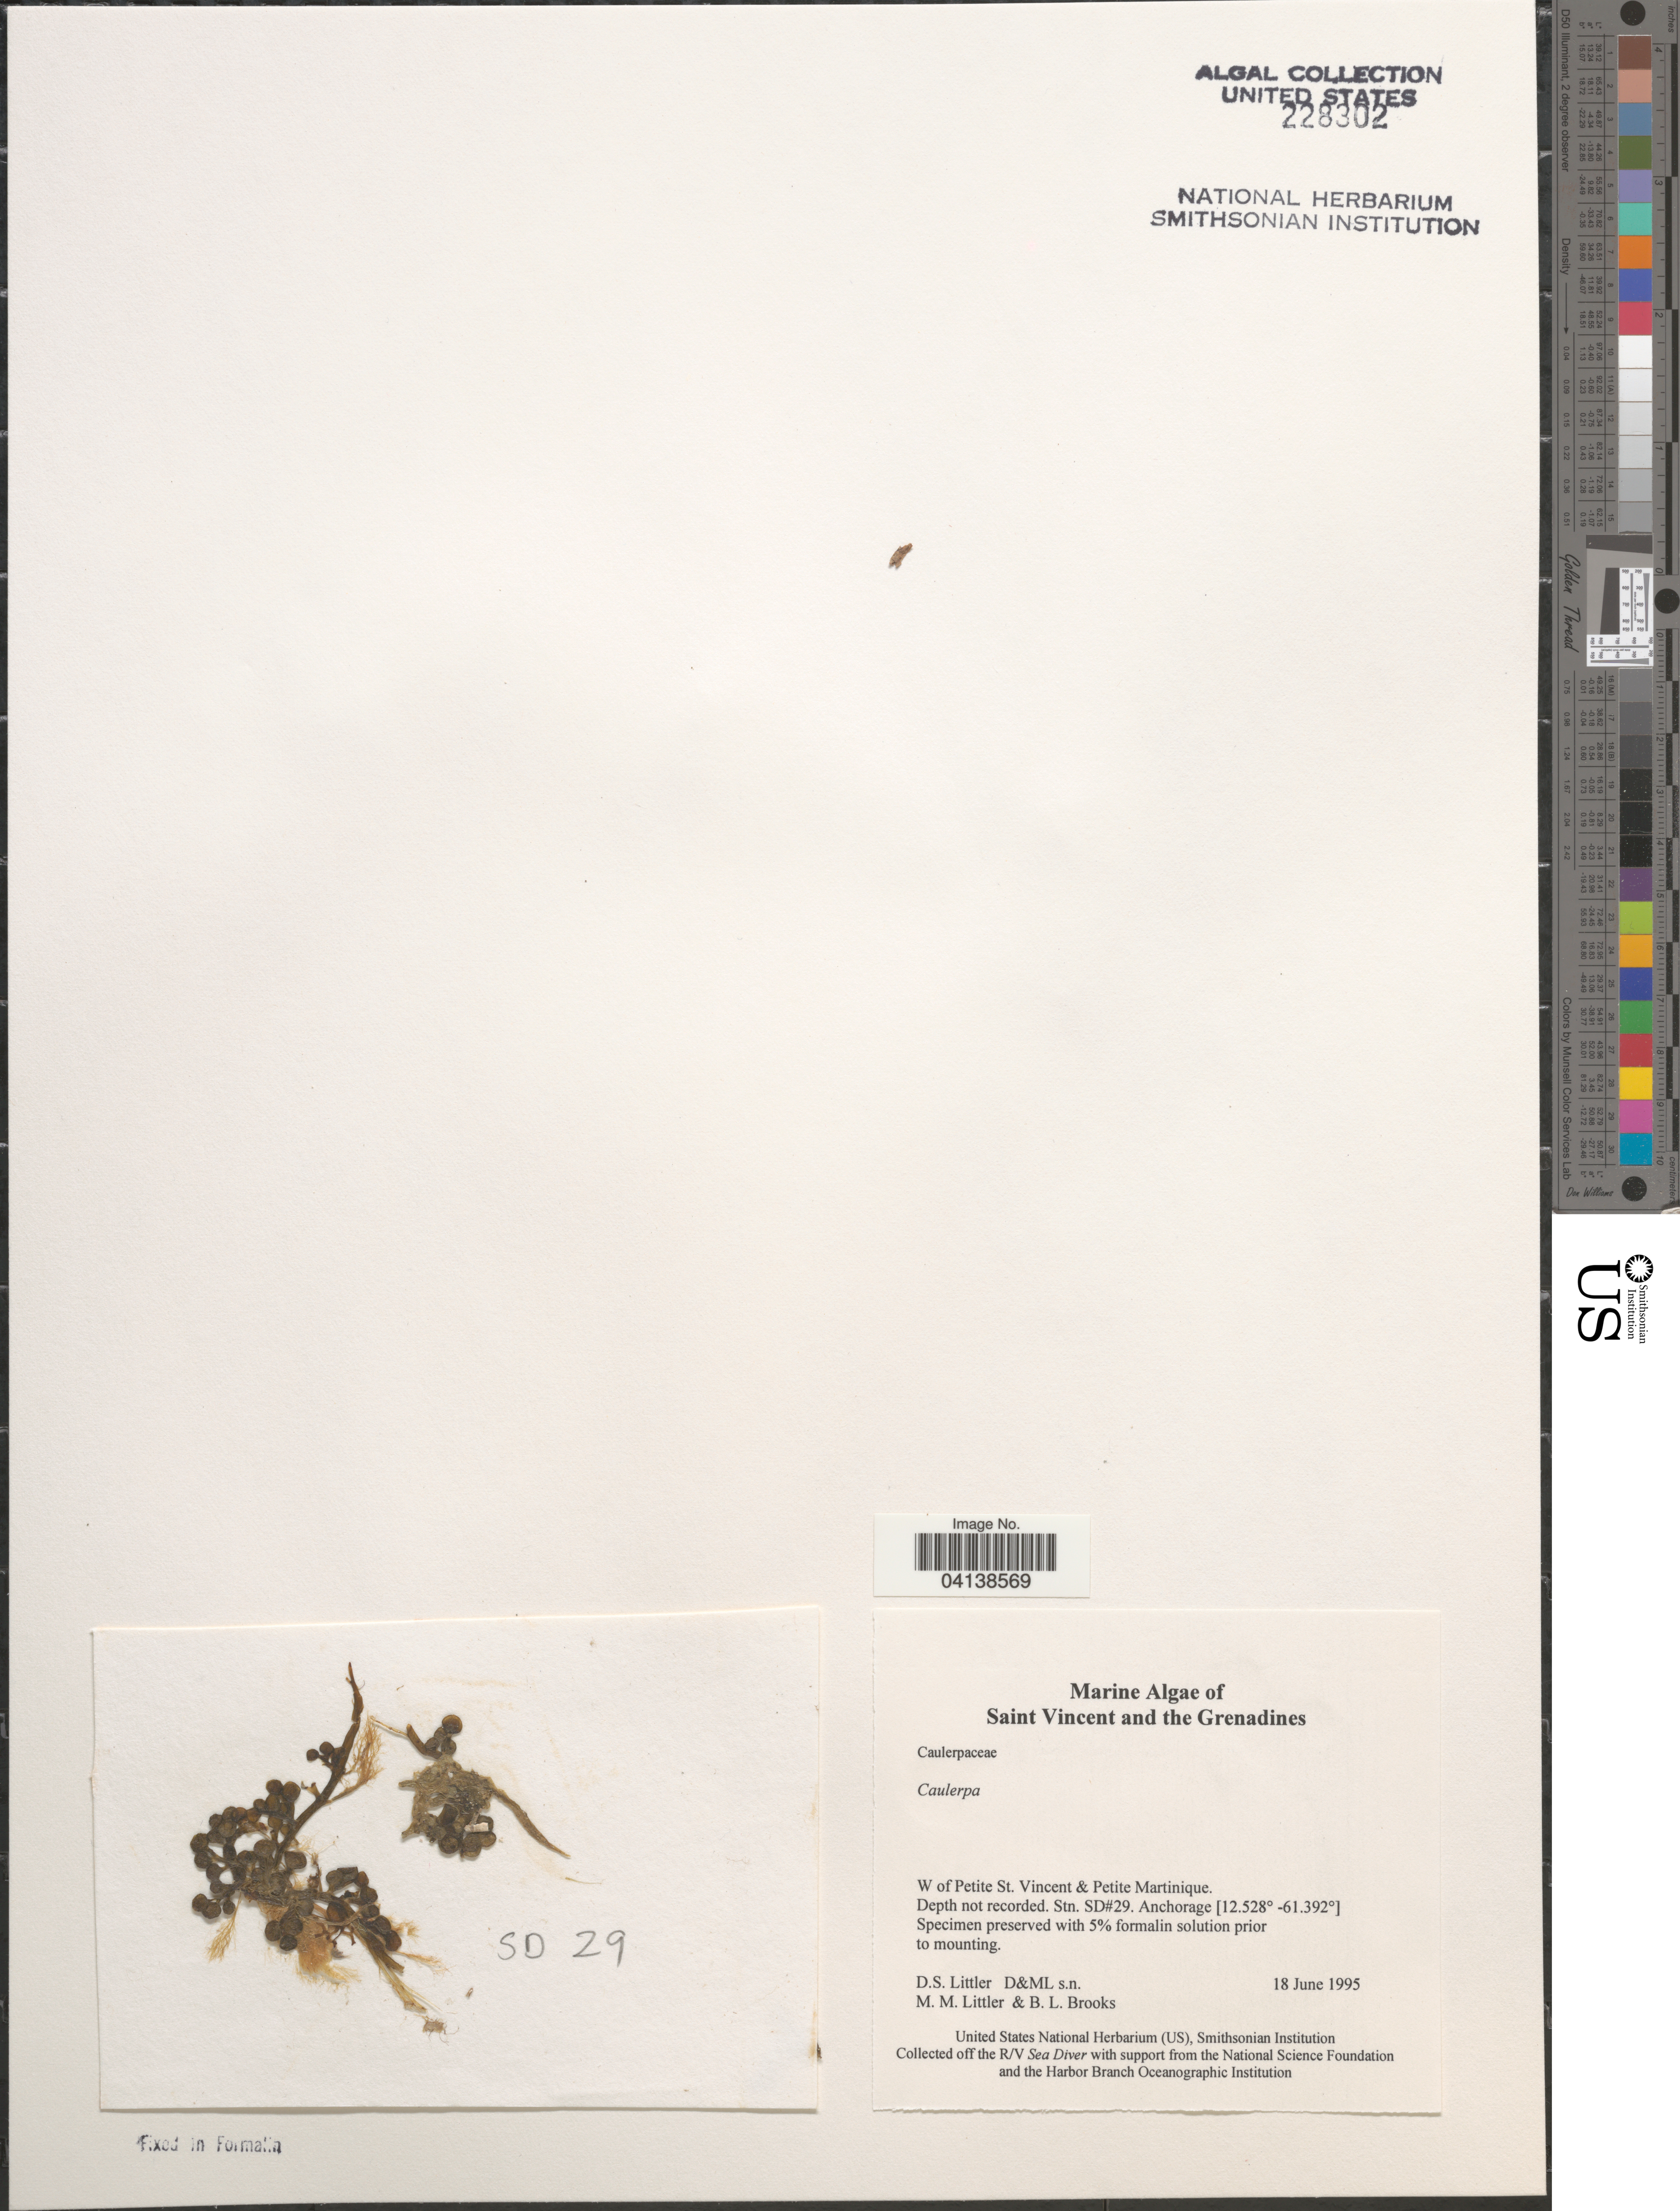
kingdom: Plantae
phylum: Chlorophyta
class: Ulvophyceae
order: Bryopsidales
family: Caulerpaceae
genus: Caulerpa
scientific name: Caulerpa sp.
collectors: D. S. Littler & B. Brooks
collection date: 1995-06-18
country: St. Vincent - Grenadines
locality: Saint Vincent and the Grenadines. W of Petite St. Vincent & Petite Martinique. Stn. SD#29.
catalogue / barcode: US 228302